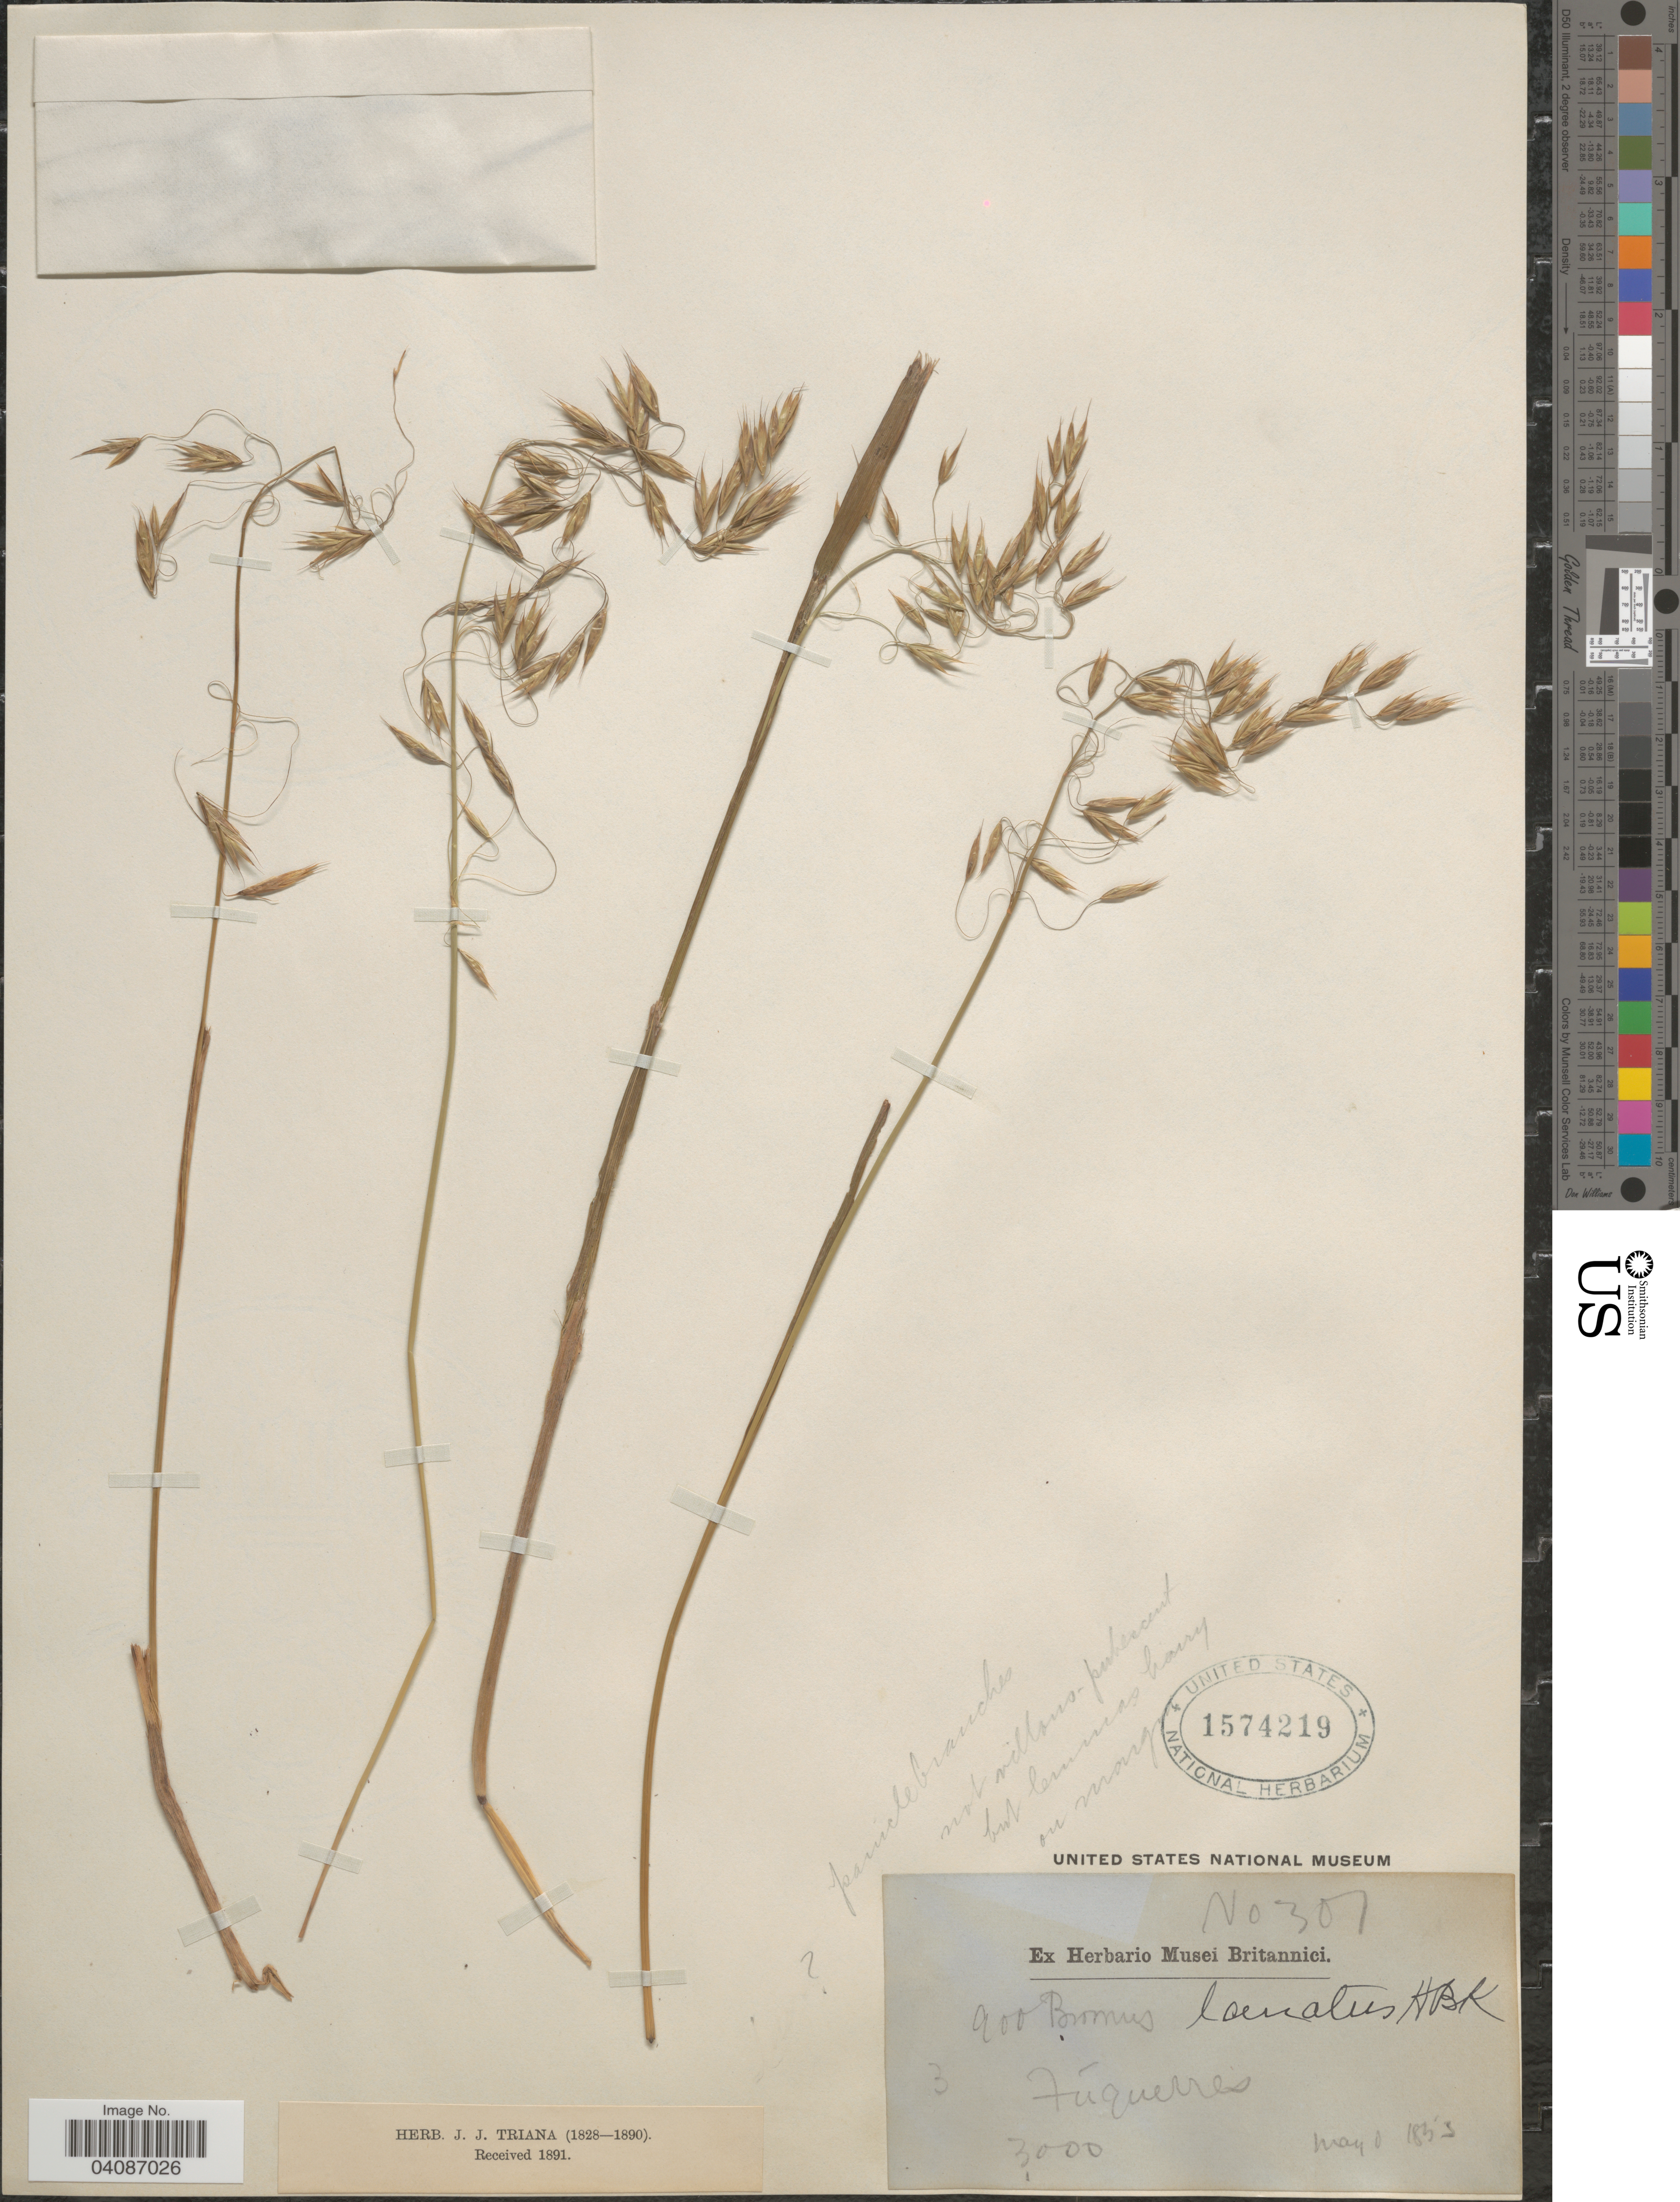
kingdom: Plantae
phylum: Tracheophyta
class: Liliopsida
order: Poales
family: Poaceae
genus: Bromus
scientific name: Bromus lanatus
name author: Kunth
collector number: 307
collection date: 1833-05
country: Colombia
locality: Tuquerres.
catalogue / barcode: US 1574219